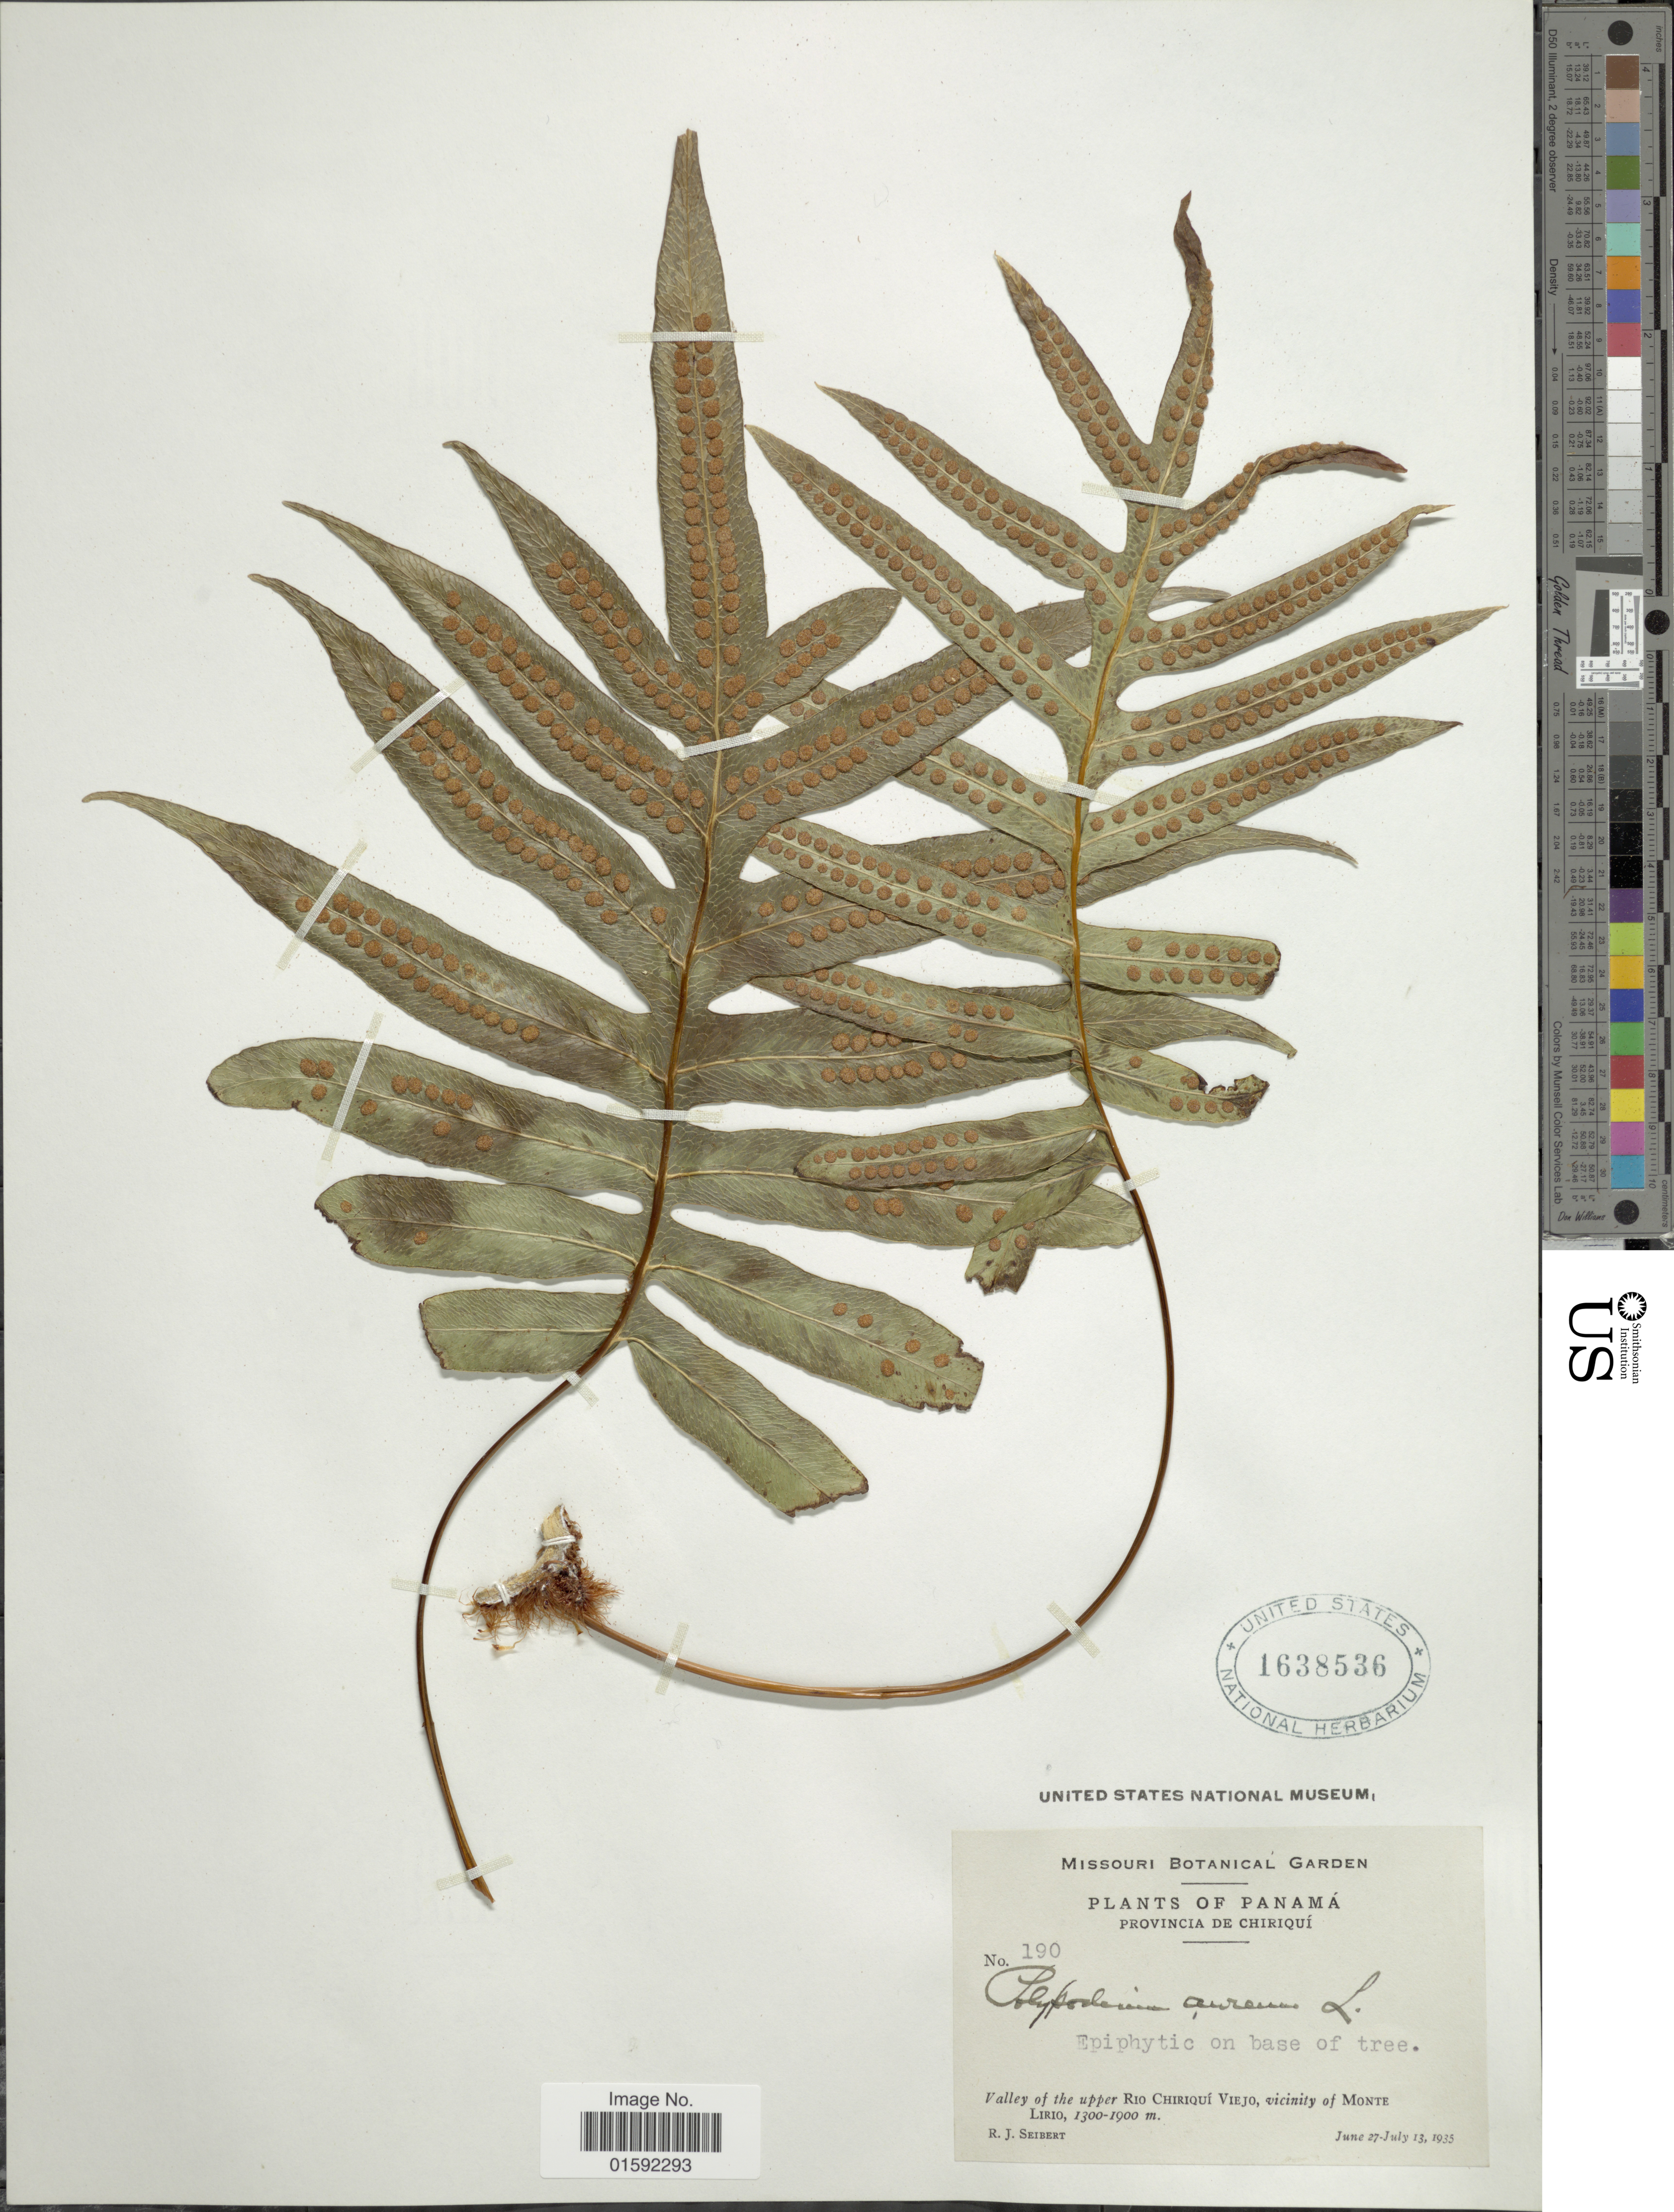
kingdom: Plantae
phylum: Tracheophyta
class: Polypodiopsida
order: Polypodiales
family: Polypodiaceae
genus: Phlebodium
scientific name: Phlebodium pseudoaureum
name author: (Cav.) Lellinger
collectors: R. J. Seibert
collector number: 190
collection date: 1935-06-27/1935-07-13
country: Panama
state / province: Chiriqui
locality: Panamá, Provincia de Chiriquí. Valley of the upper Rio Chiriquí Viejo, Vicinity of Monte Lirio.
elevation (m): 1300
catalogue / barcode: US 1638536